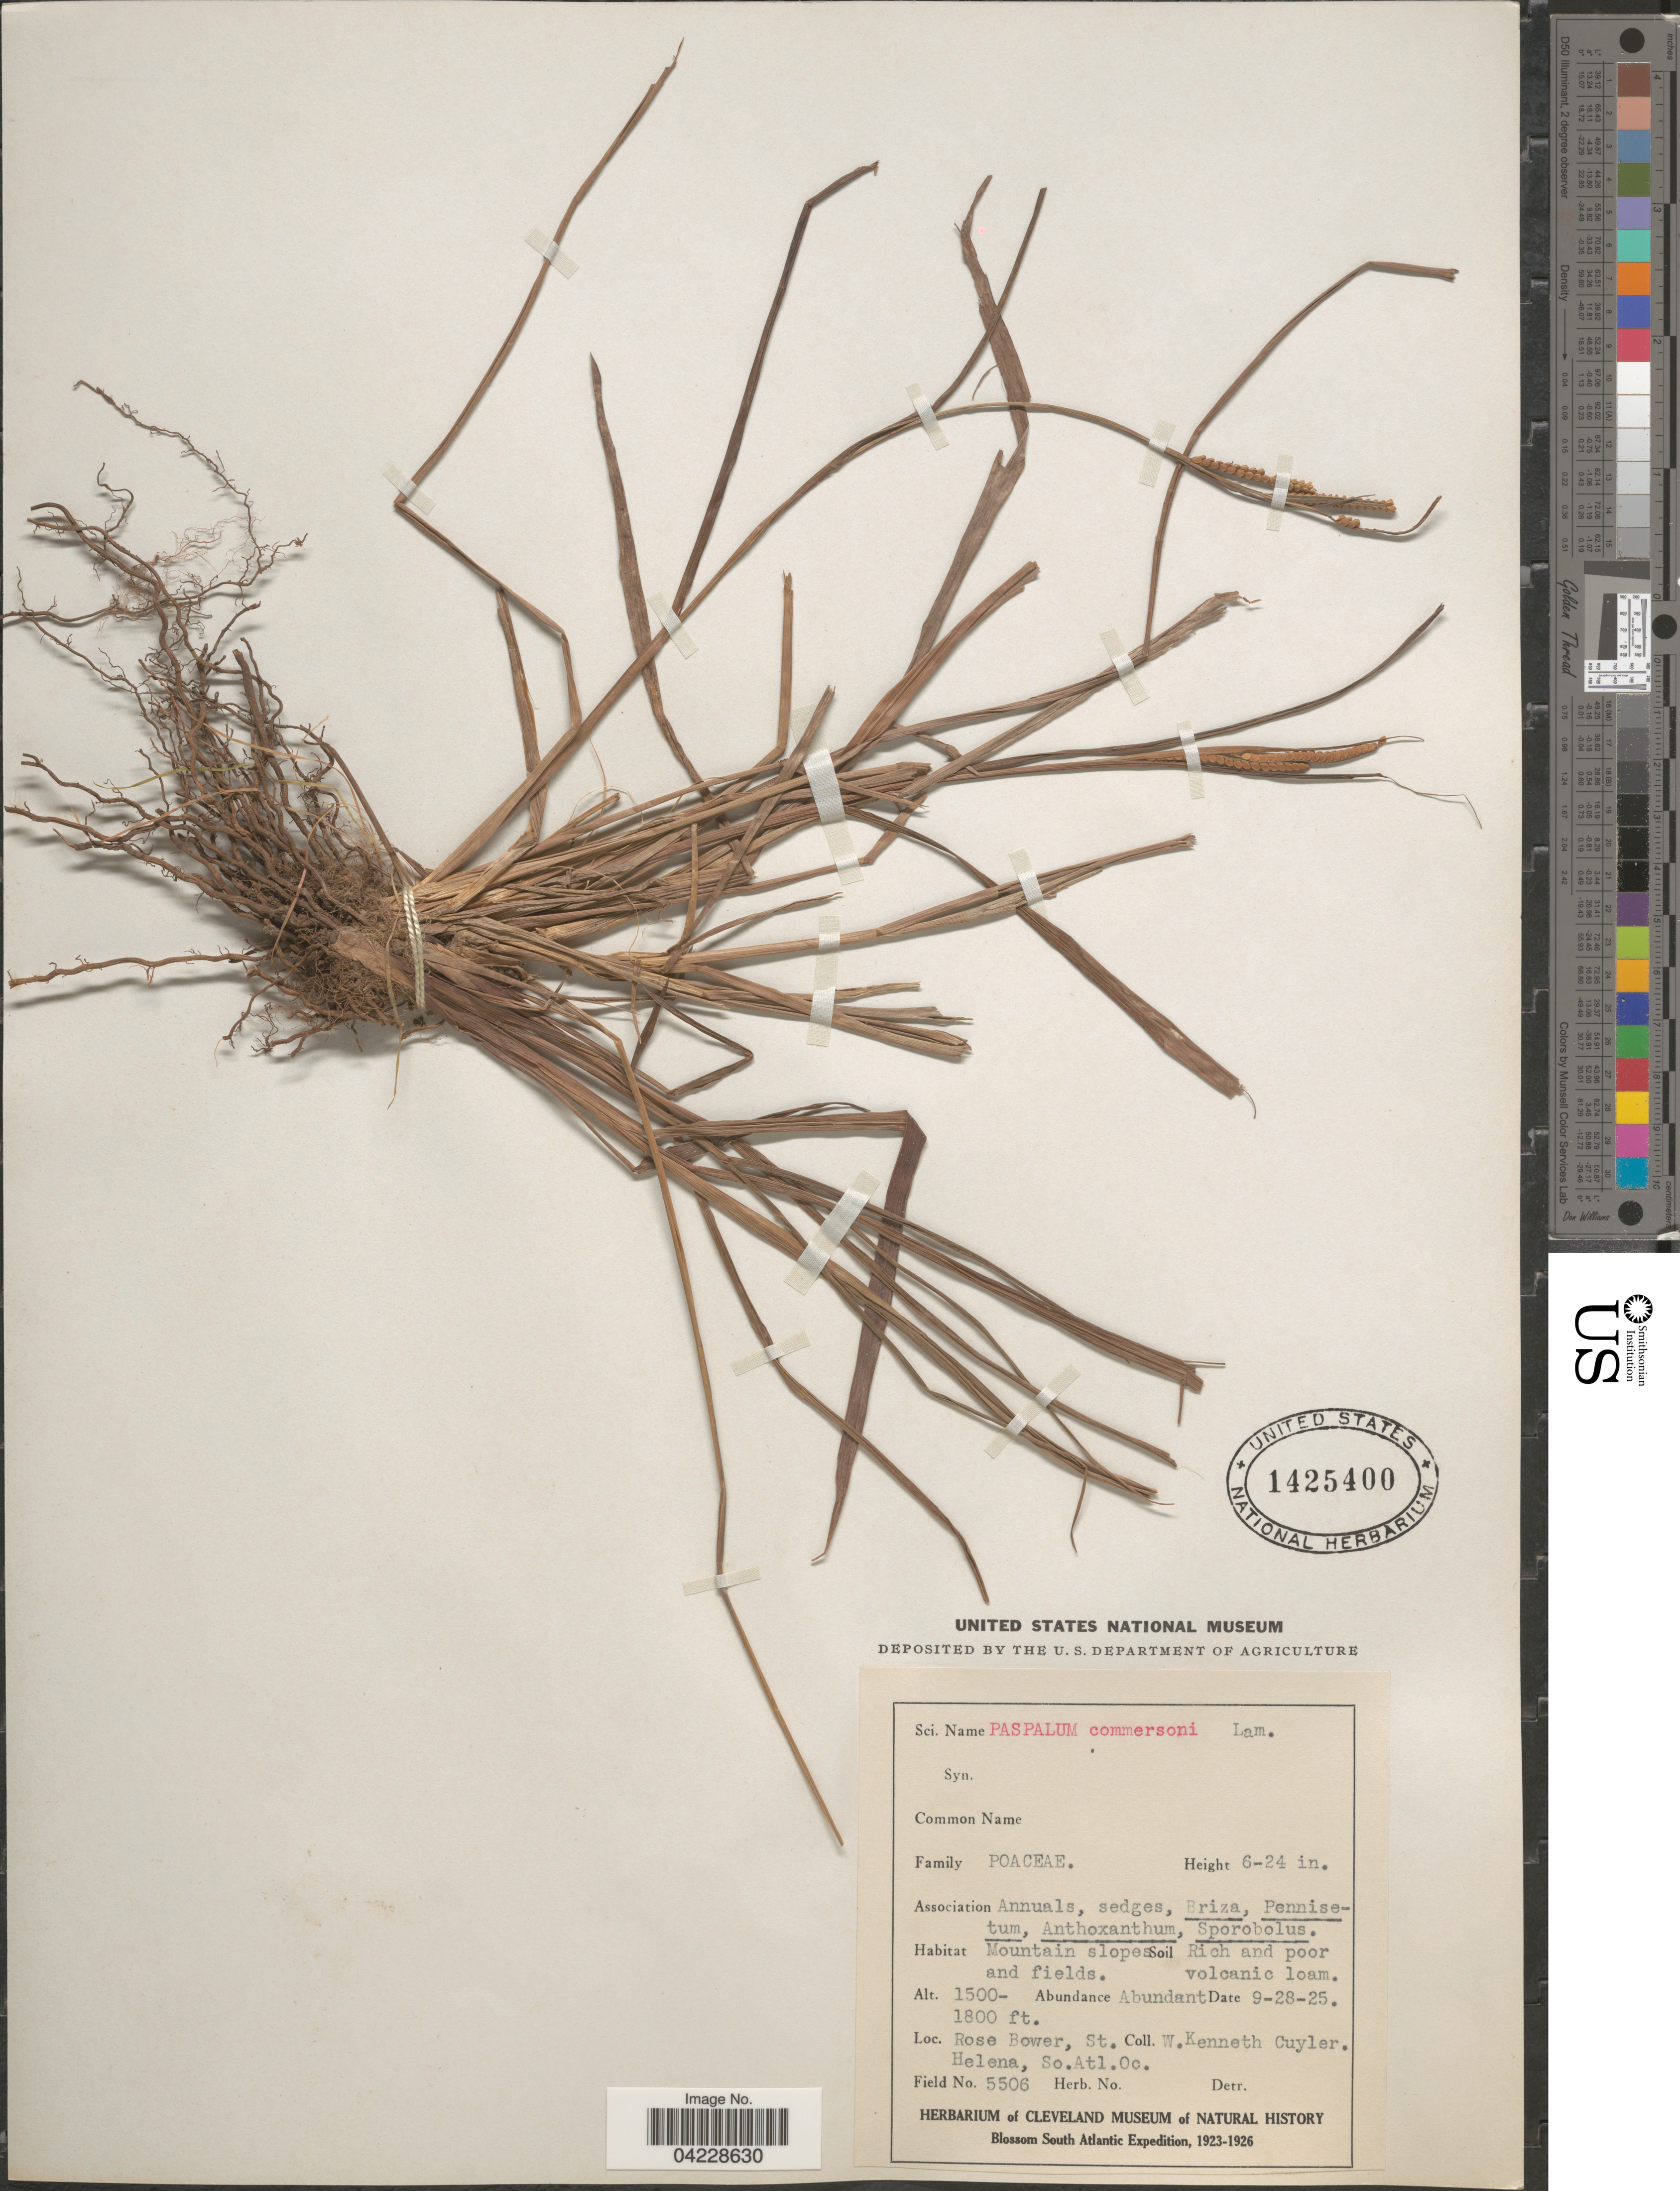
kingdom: Plantae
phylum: Tracheophyta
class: Liliopsida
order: Poales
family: Poaceae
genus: Paspalum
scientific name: Paspalum scrobiculatum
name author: L.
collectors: W. Cuyler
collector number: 5506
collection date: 1925-09-28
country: St. Helena Islands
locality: Rose Bower, St. Helena, So. Atl. Oc. Blossom South Atlantic Expedition, 1923-1926.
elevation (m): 457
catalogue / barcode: US 1425400